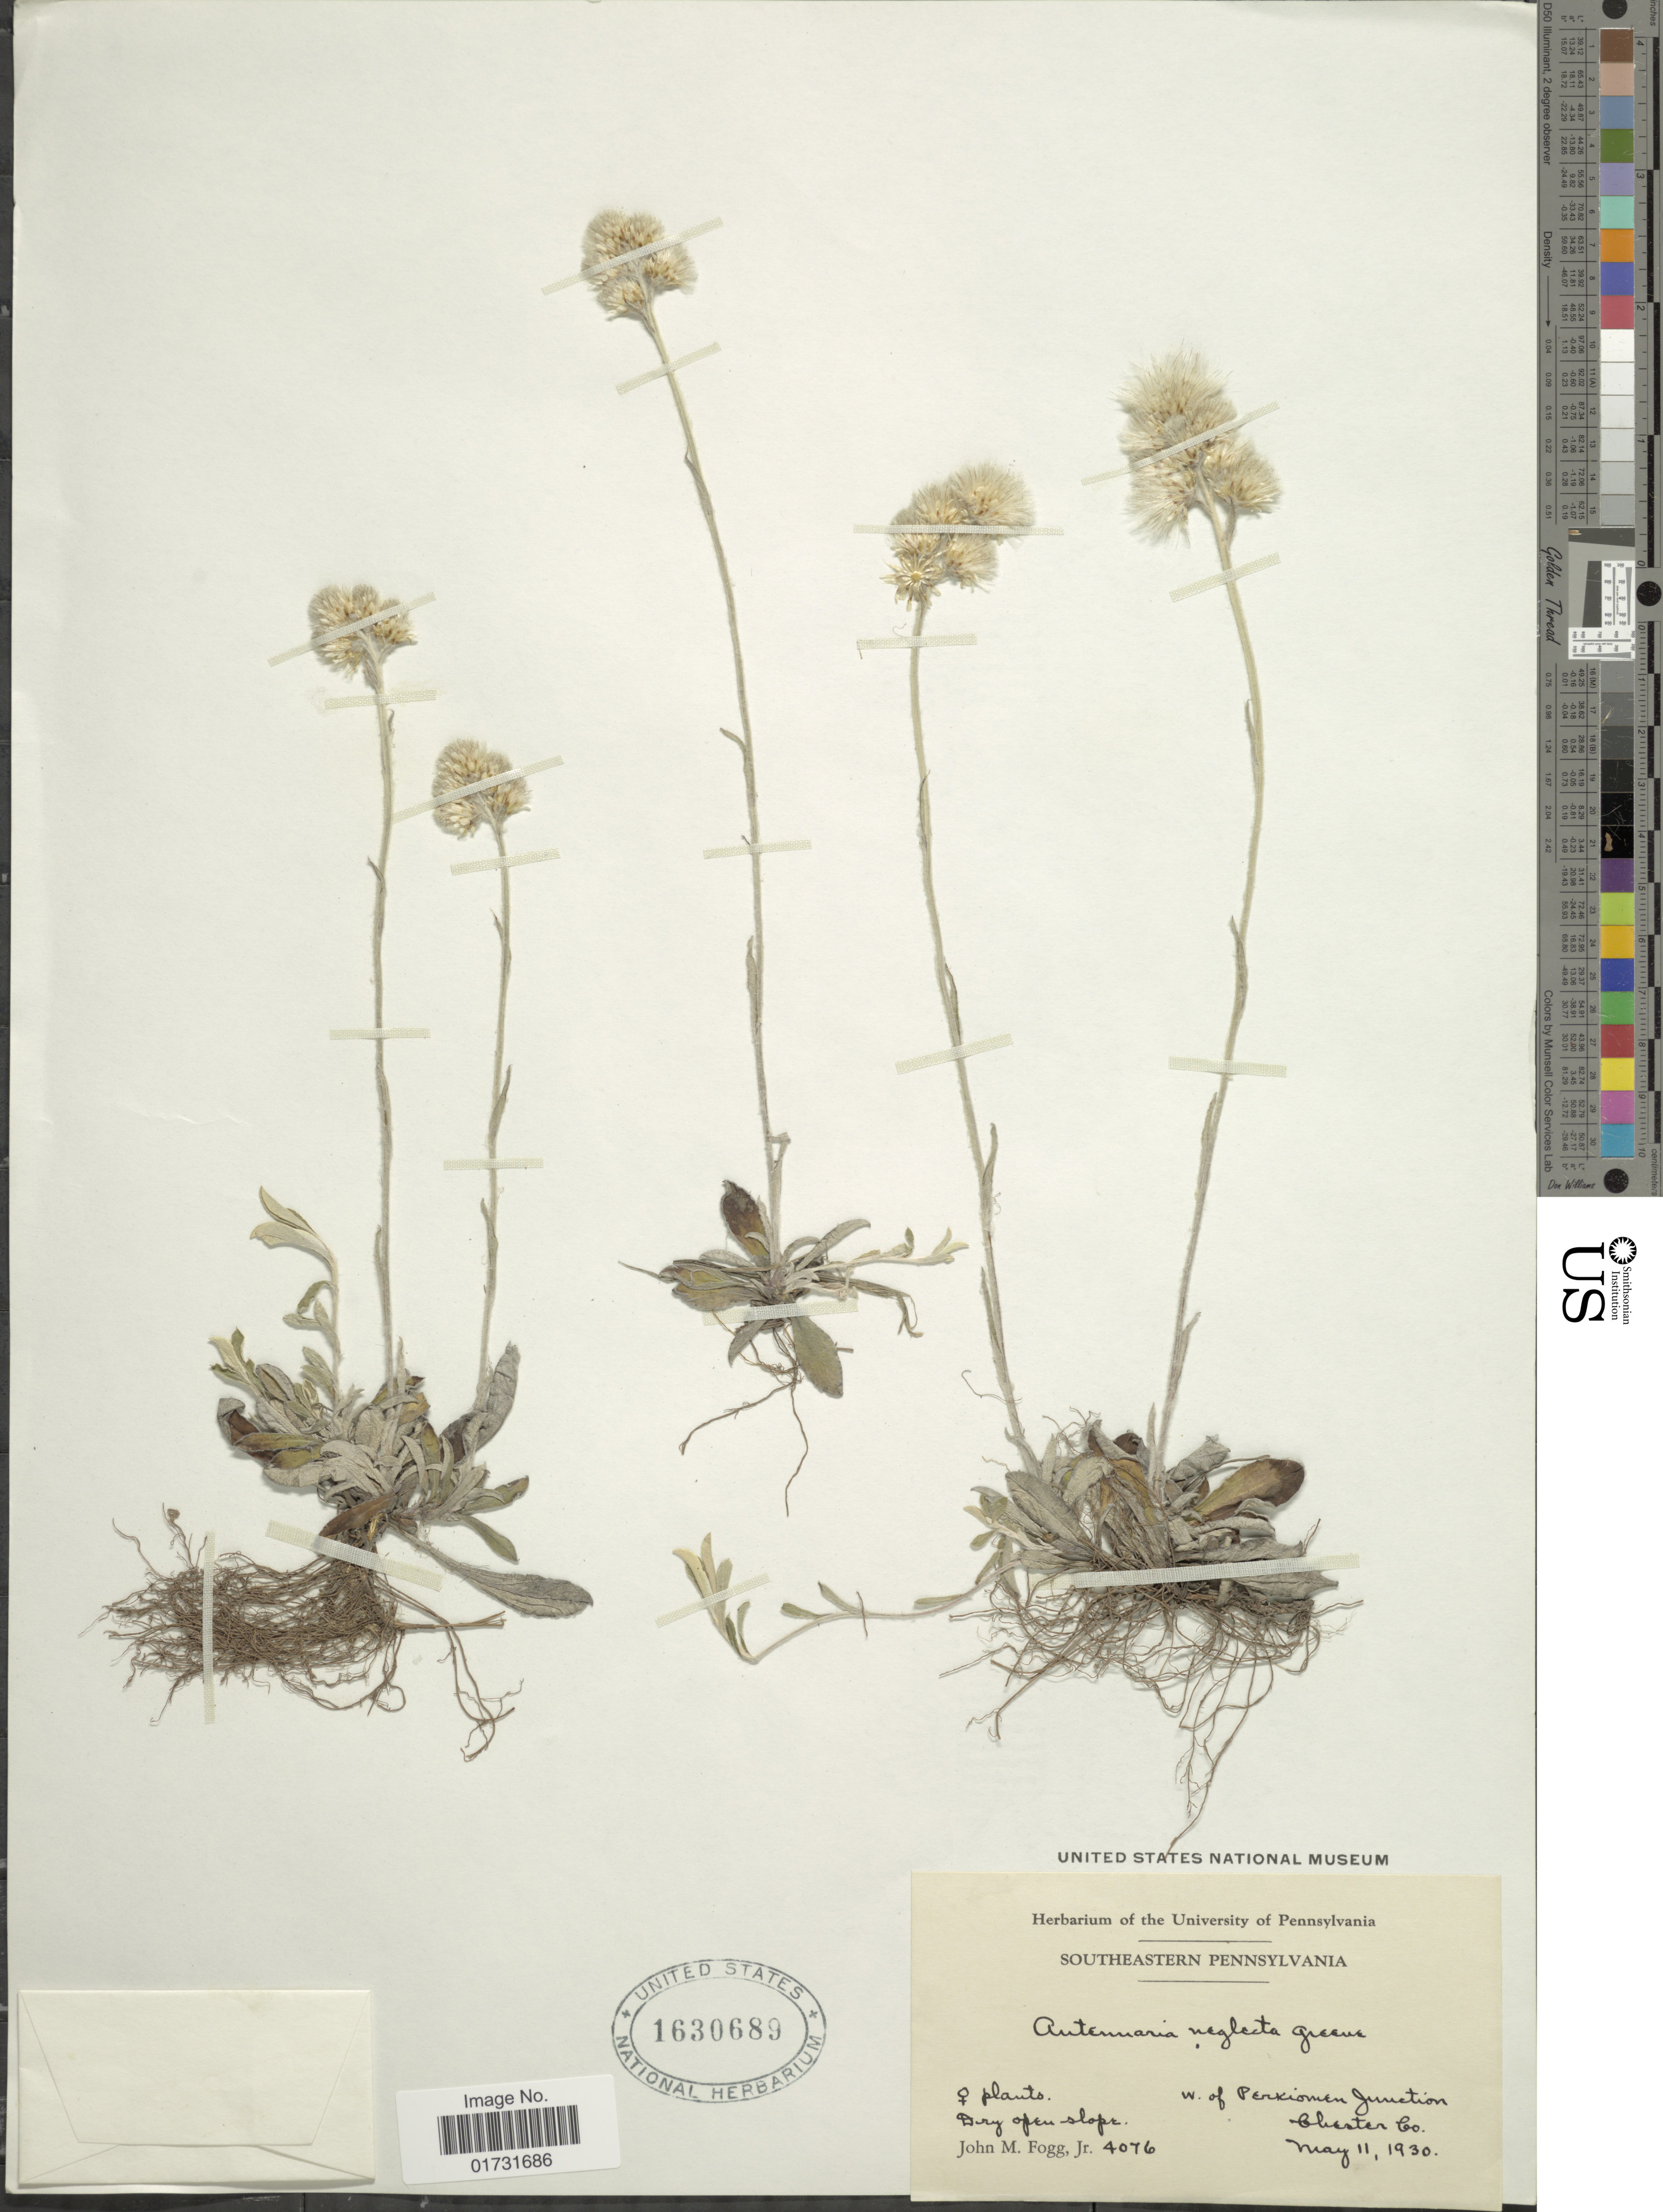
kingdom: Plantae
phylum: Tracheophyta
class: Magnoliopsida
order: Asterales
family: Asteraceae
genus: Antennaria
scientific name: Antennaria neglecta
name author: Greene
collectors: J. Fogg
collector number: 4076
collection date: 1930-05-11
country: United States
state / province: Pennsylvania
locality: Southeastern Pennsylvania. W. of Perkiomen Junction. Chester Co.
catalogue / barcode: US 1630689